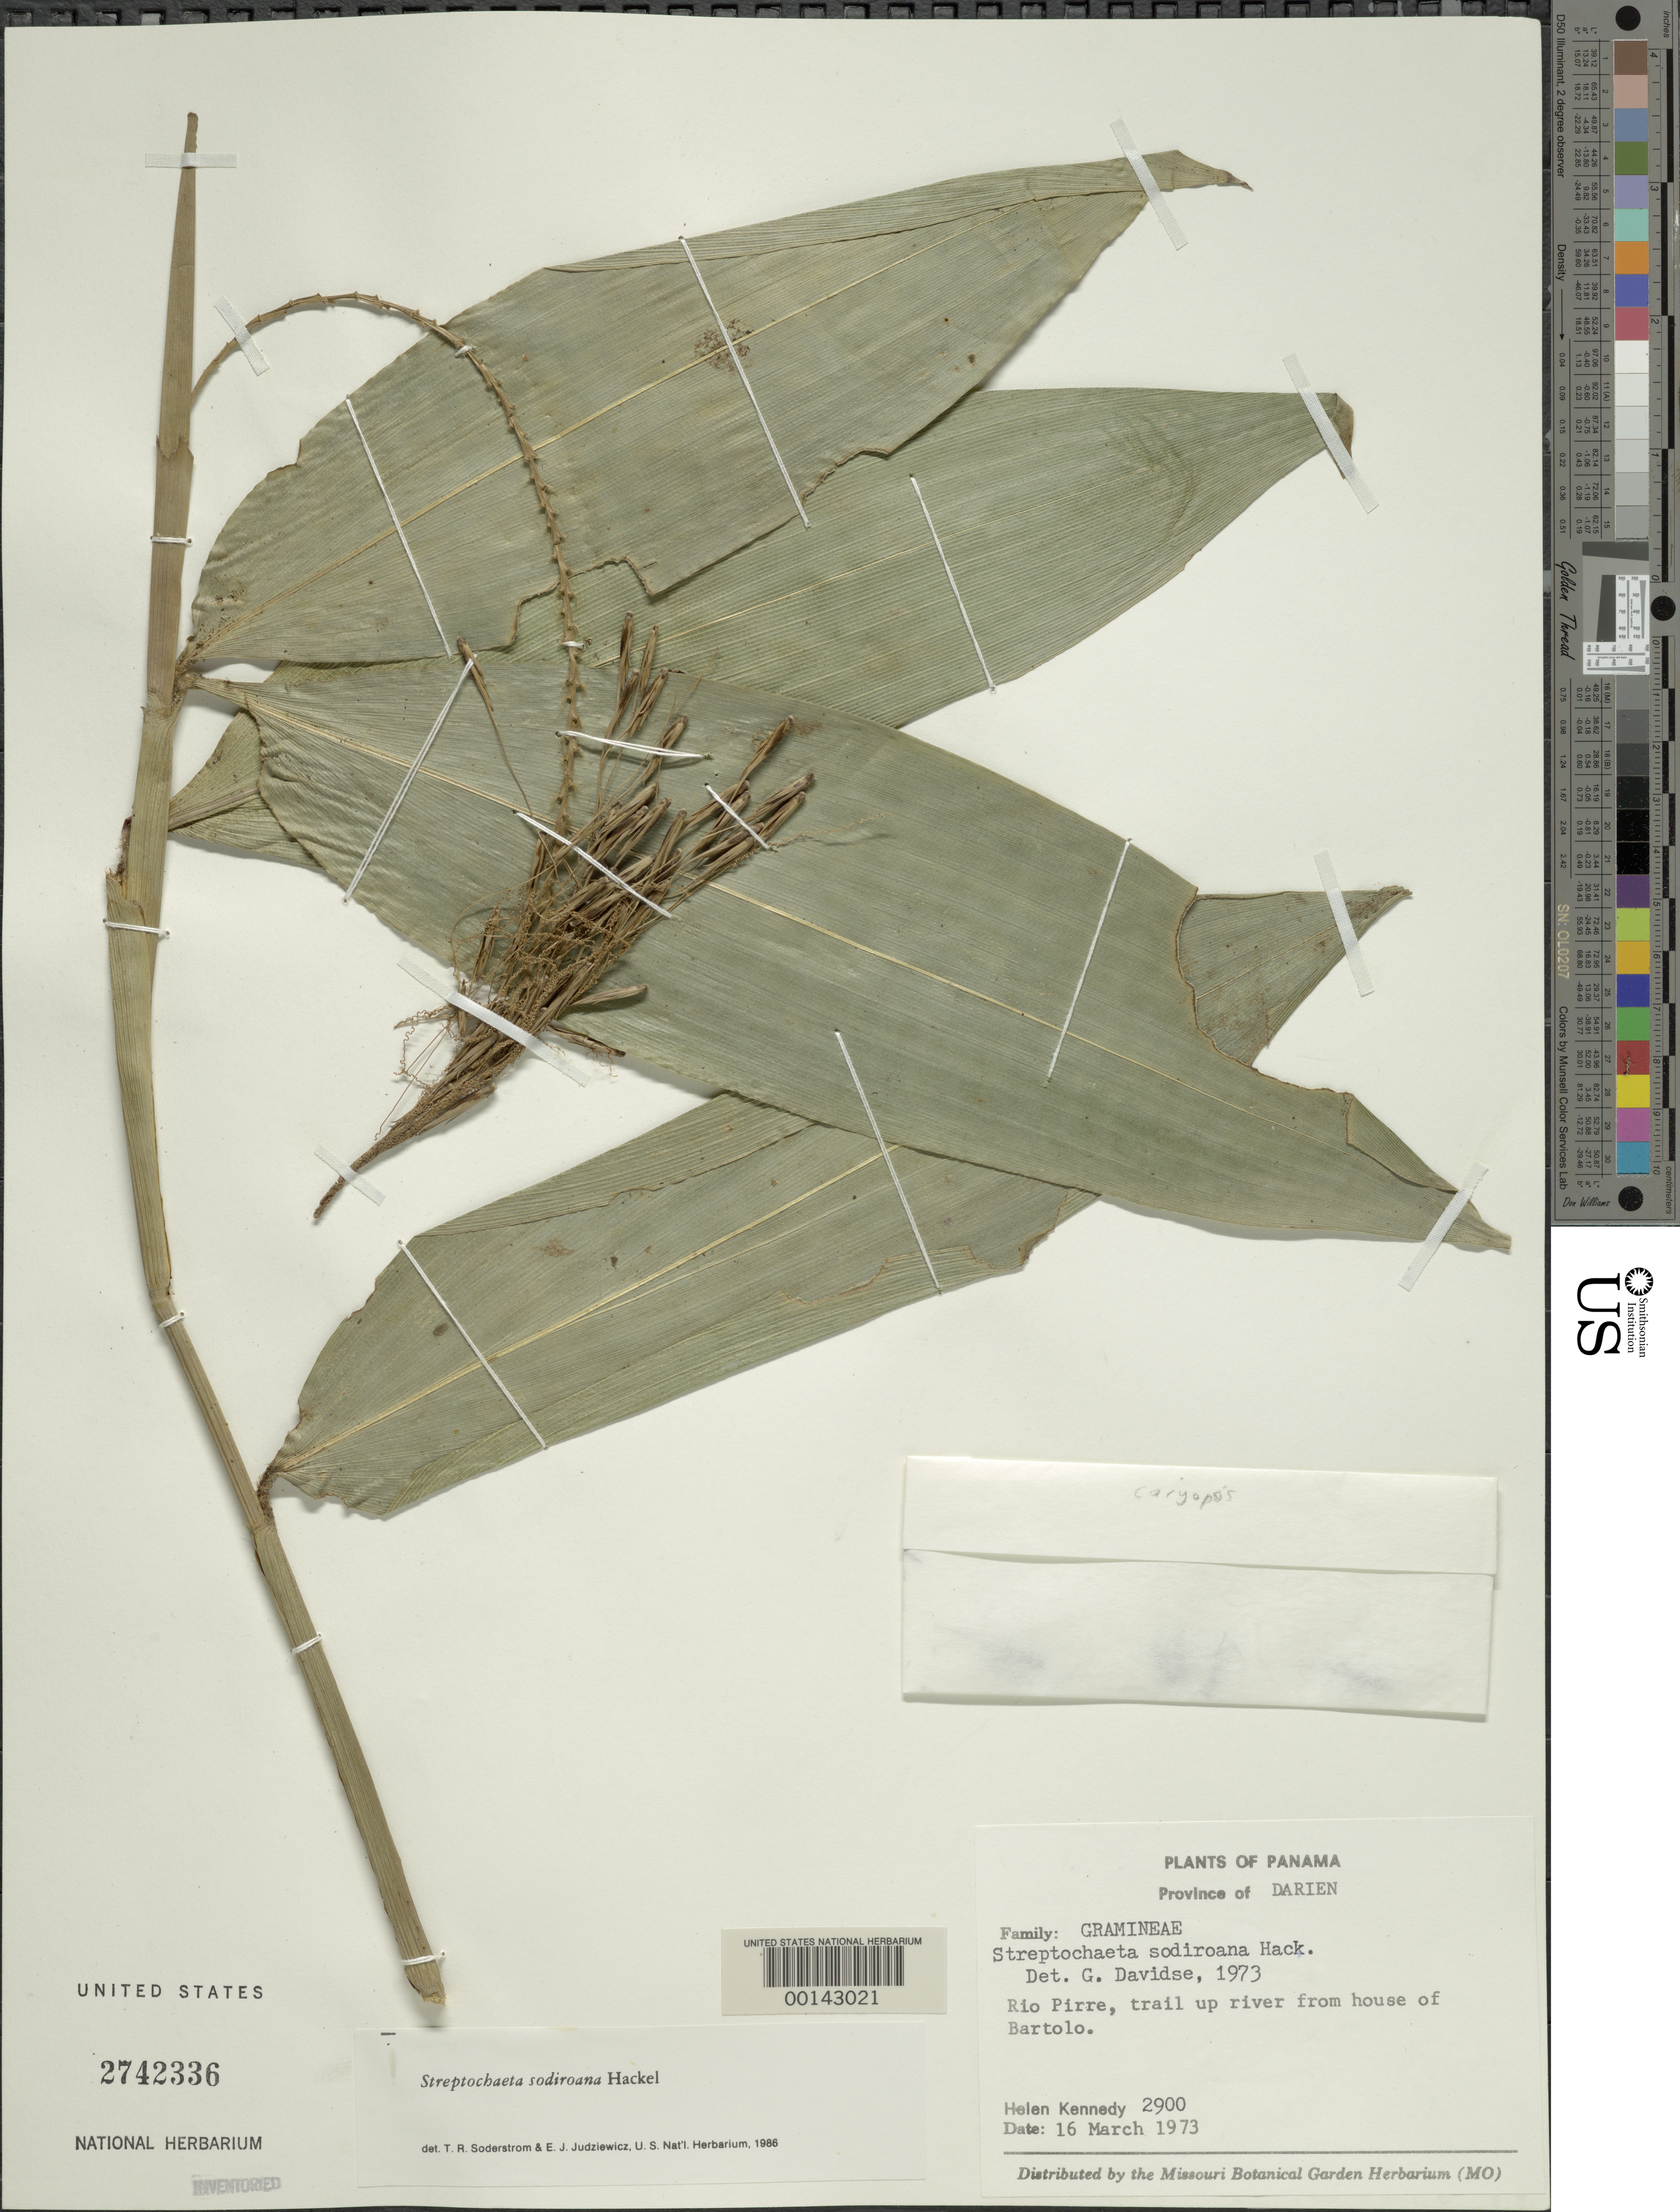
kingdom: Plantae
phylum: Tracheophyta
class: Liliopsida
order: Poales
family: Poaceae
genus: Streptochaeta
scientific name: Streptochaeta sodiroana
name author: Hack.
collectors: H. Kennedy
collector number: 2900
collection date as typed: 16 Mar 1973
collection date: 1973-03-16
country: Panama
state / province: Darién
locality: Rio Pirre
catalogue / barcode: US 2742336